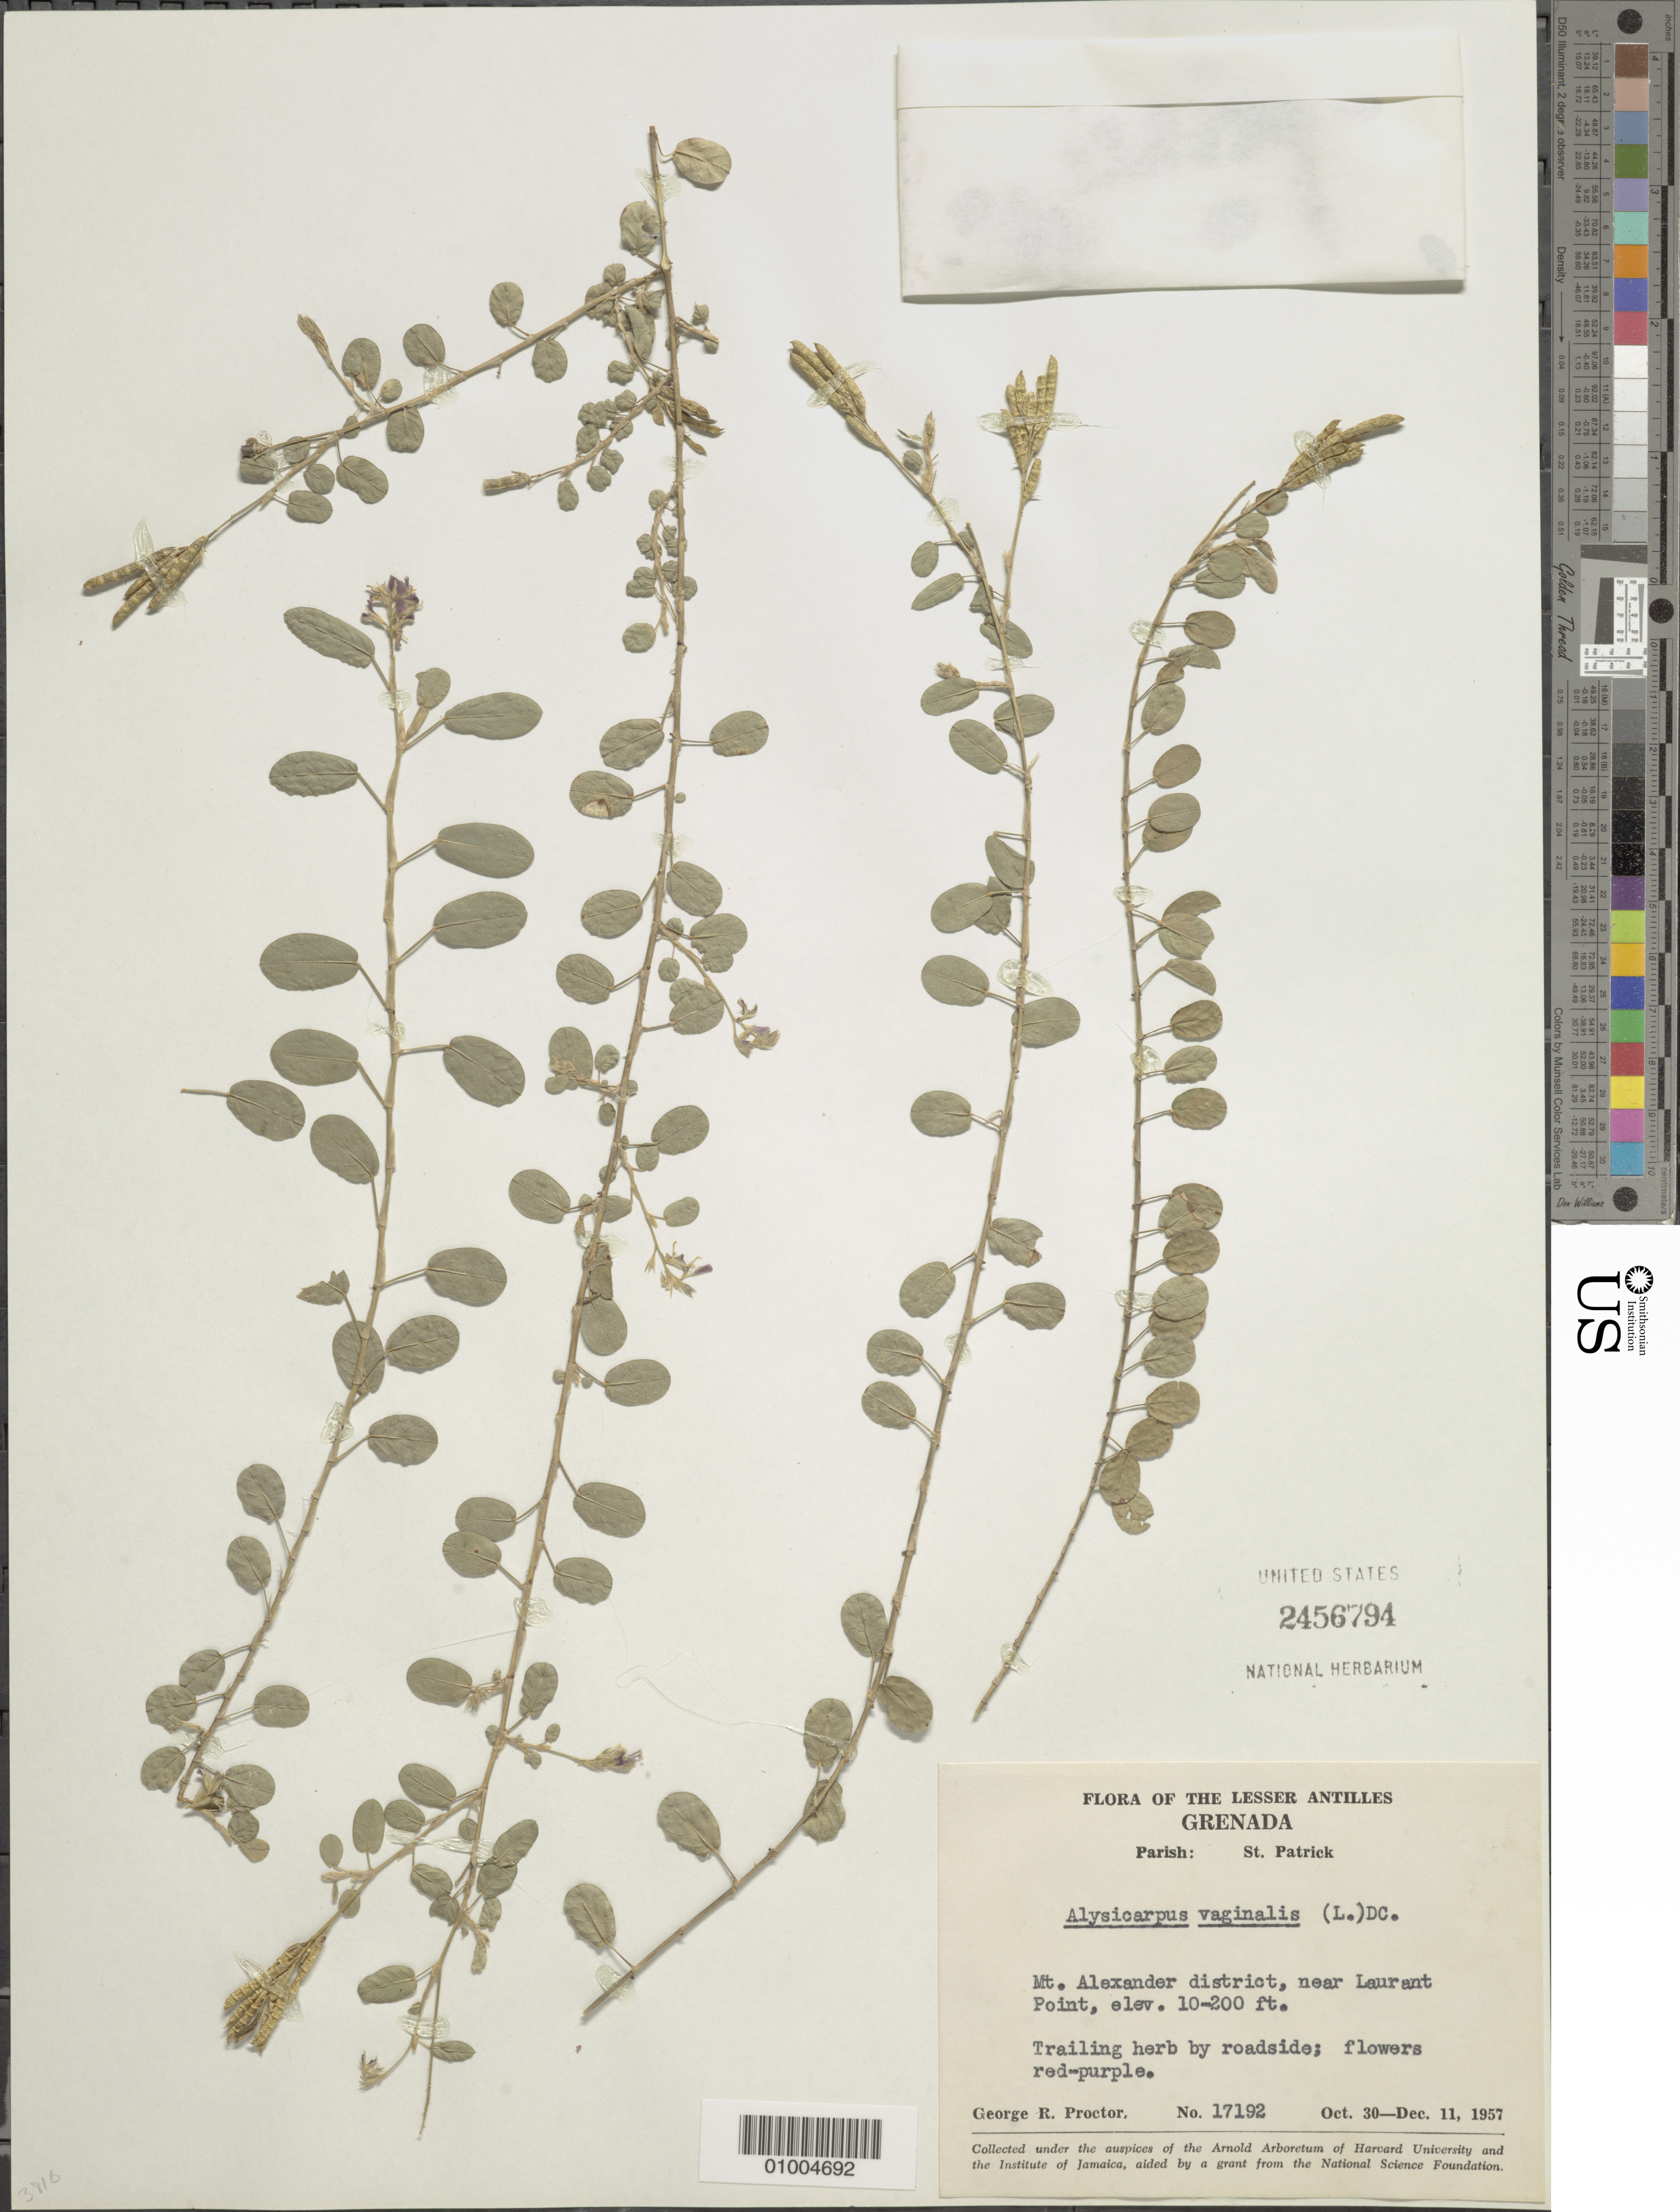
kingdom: Plantae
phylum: Tracheophyta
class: Magnoliopsida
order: Fabales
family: Fabaceae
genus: Alysicarpus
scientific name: Alysicarpus vaginalis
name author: (L.) DC.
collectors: G. R. Proctor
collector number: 17192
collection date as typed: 30 Oct 1957 to 11 Dec 1957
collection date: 1957-10-30/1957-12-11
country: Grenada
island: Grenada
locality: Mt. Alexander district, near Laurant Point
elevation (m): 3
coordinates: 0 N, 0 E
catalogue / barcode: US 2456794